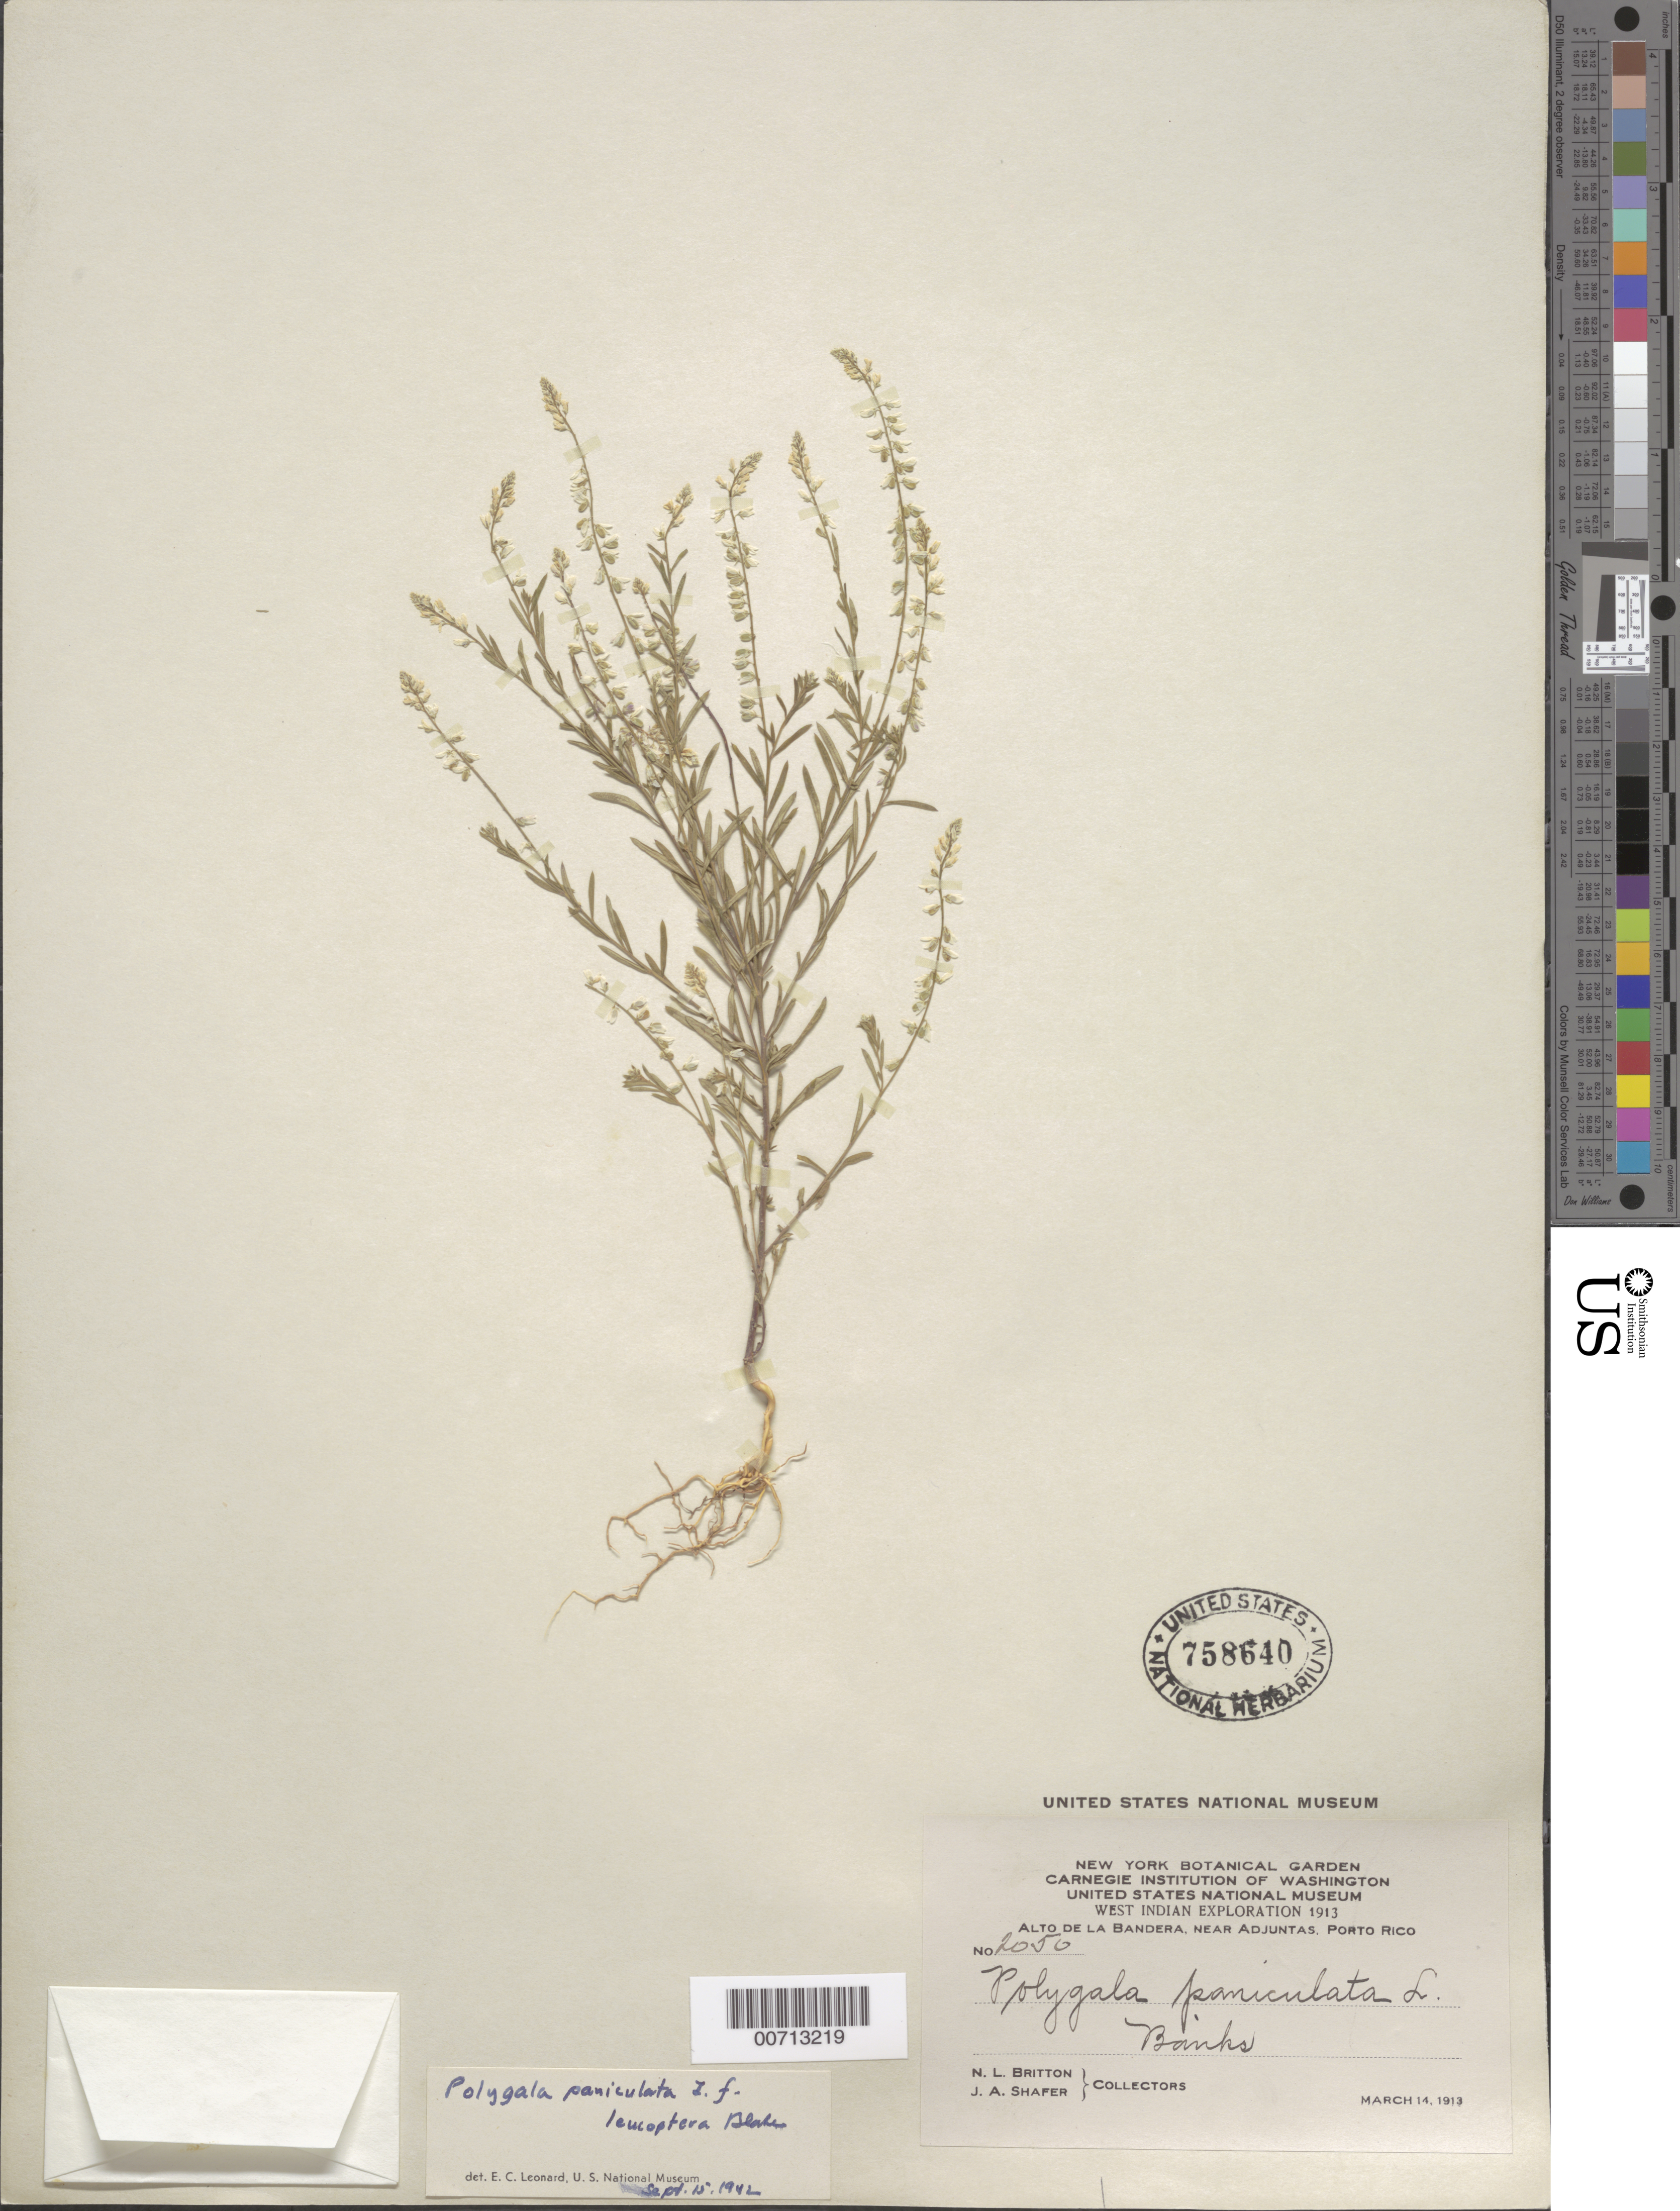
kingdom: Plantae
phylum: Tracheophyta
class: Magnoliopsida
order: Fabales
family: Polygalaceae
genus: Polygala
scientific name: Polygala paniculata f. leucoptera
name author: S.F. Blake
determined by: Leonard, Emery C., (US)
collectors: N. Britton & J. A. Shafer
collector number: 2050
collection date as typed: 14 Mar 1913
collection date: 1913-03-14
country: Puerto Rico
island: Greater Antilles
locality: Alto de la Bandera, near Adjuntas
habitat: Banks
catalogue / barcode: US 758640